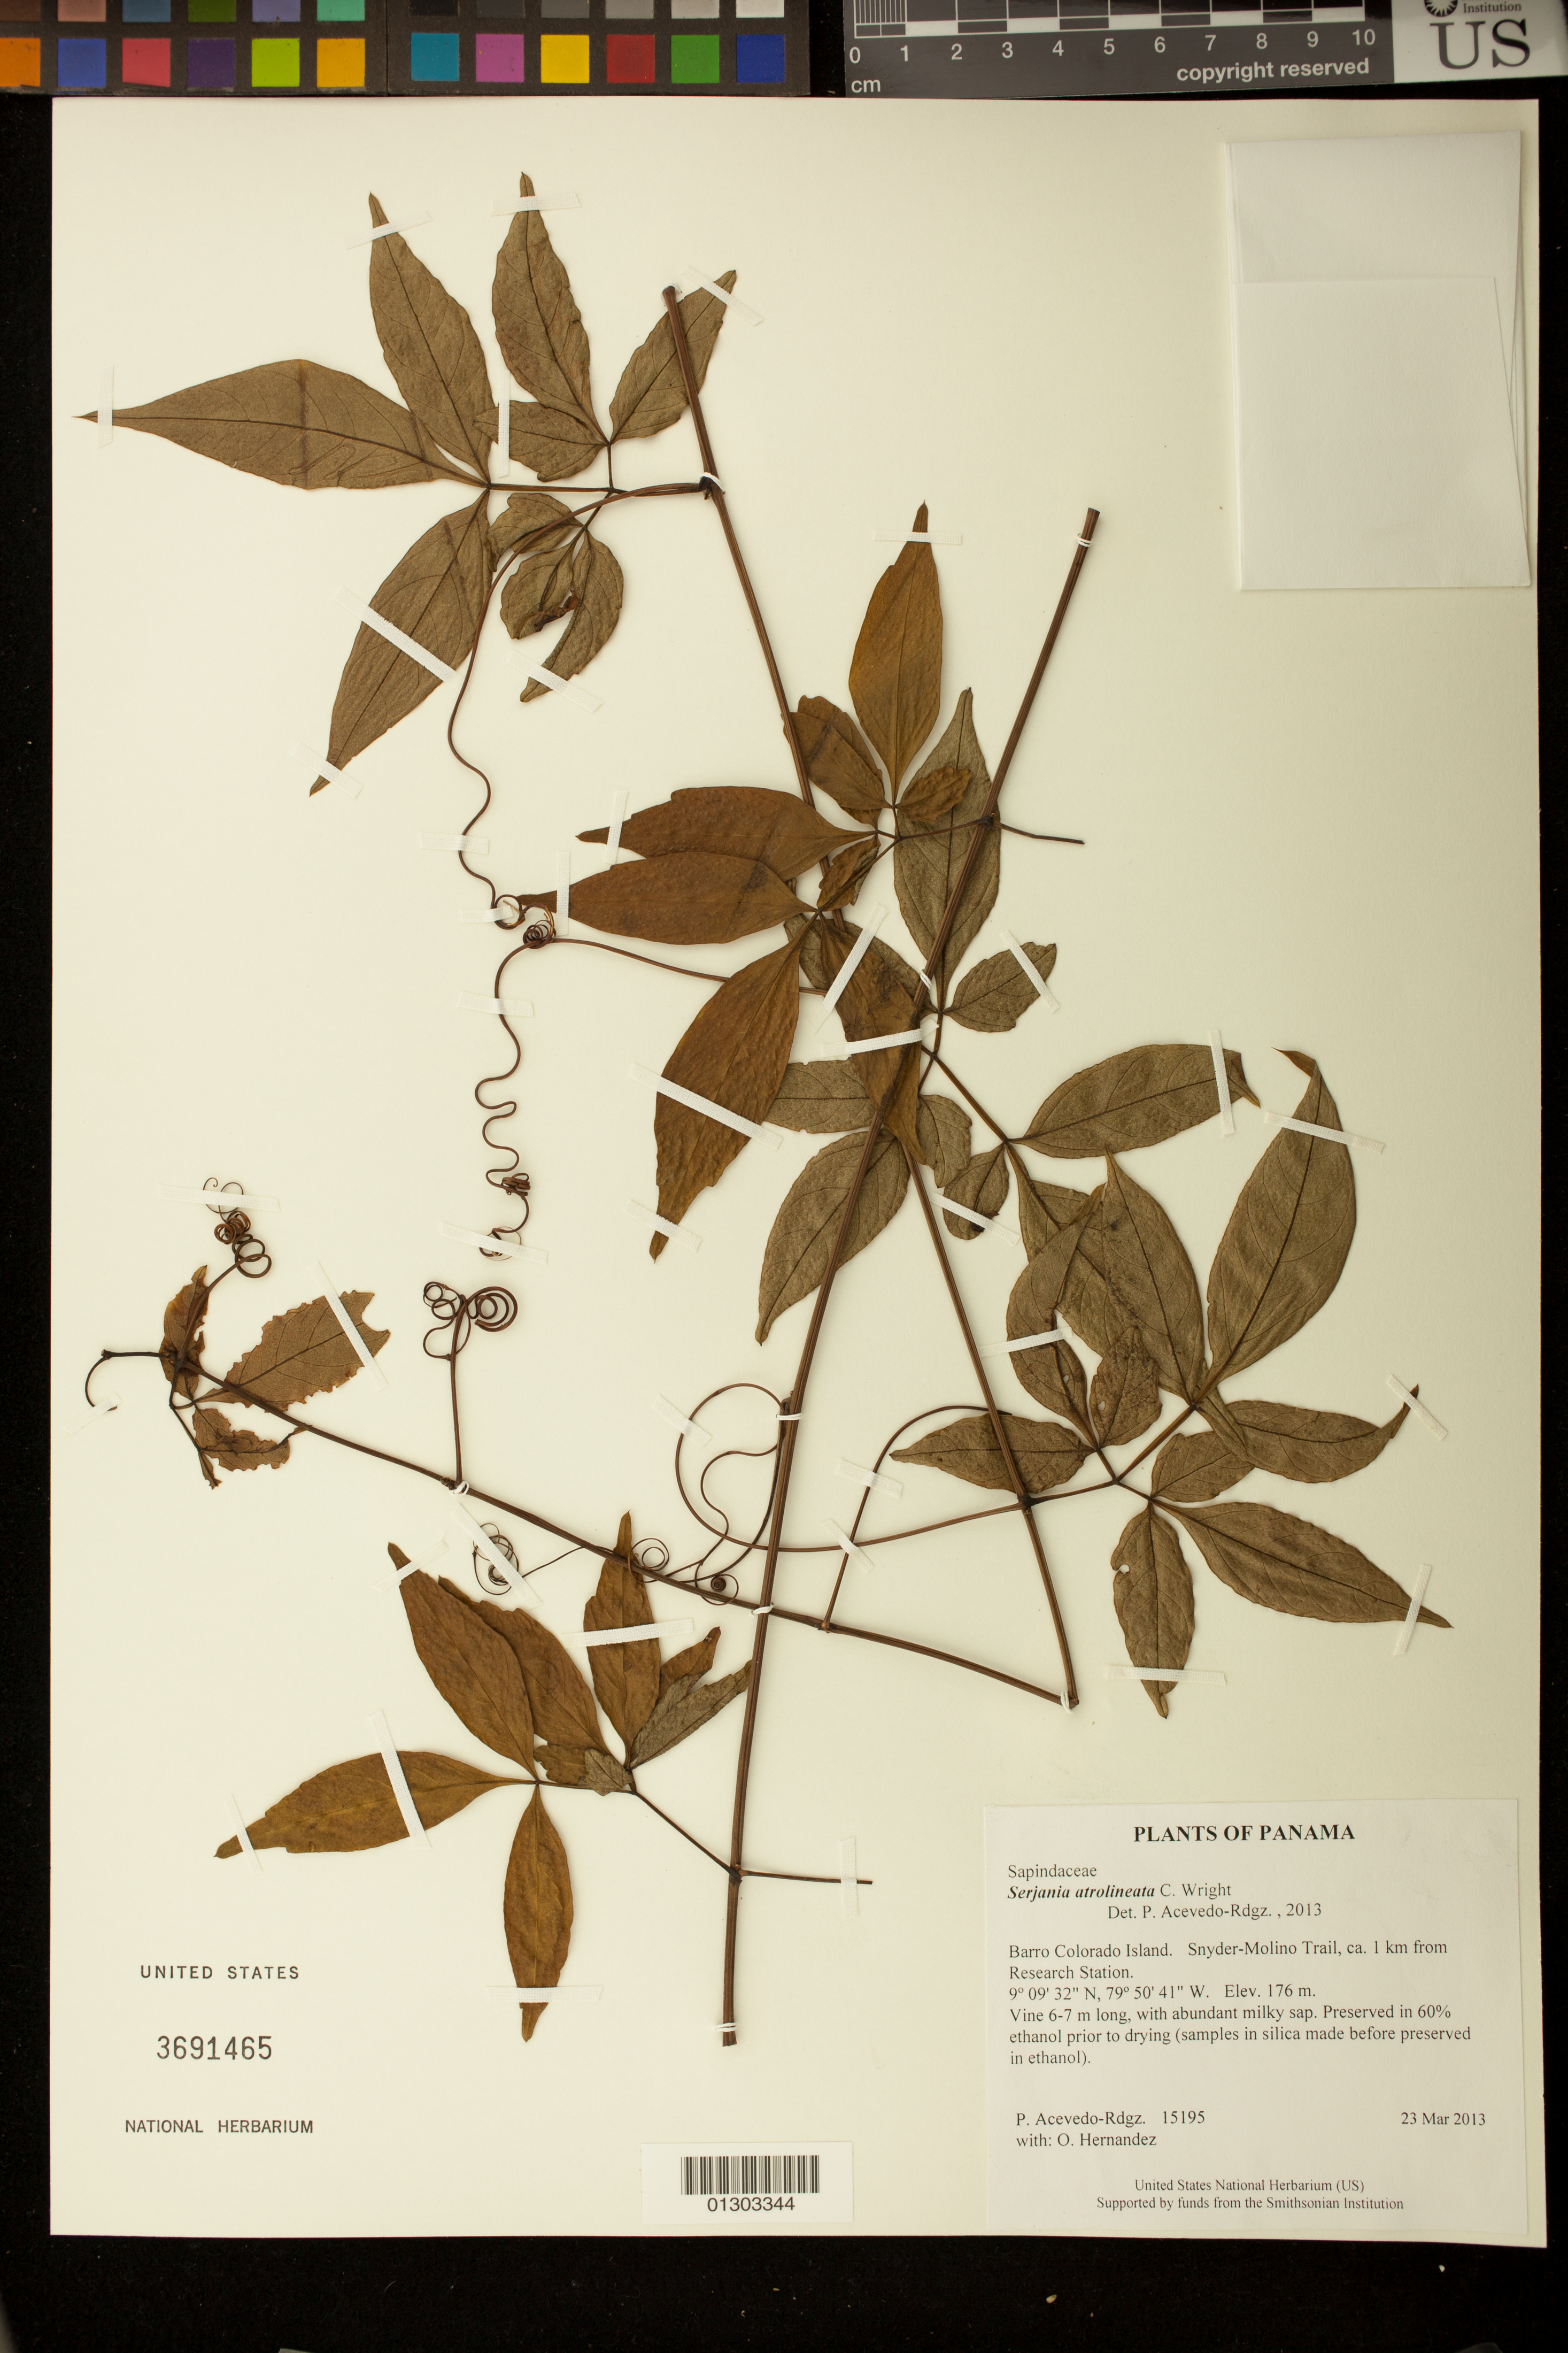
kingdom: Plantae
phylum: Tracheophyta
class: Magnoliopsida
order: Sapindales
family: Sapindaceae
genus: Serjania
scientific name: Serjania atrolineata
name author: C. Wright in Sauvalle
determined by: Acevedo-Rodríguez, P., (BOT), Smithsonian Institution - National Museum of Natural History (UNITED STATES)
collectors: P. Acevedo-Rodr. & O. Hernandez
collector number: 15195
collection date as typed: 23 Mar 2013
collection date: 2013-03-23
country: Panama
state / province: Panamá Oeste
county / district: Canal Zone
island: Barro Colorado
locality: Snyder-Molino Trail, ca. 1 km from Research Station.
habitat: Along trail.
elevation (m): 176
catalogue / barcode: US 3691465